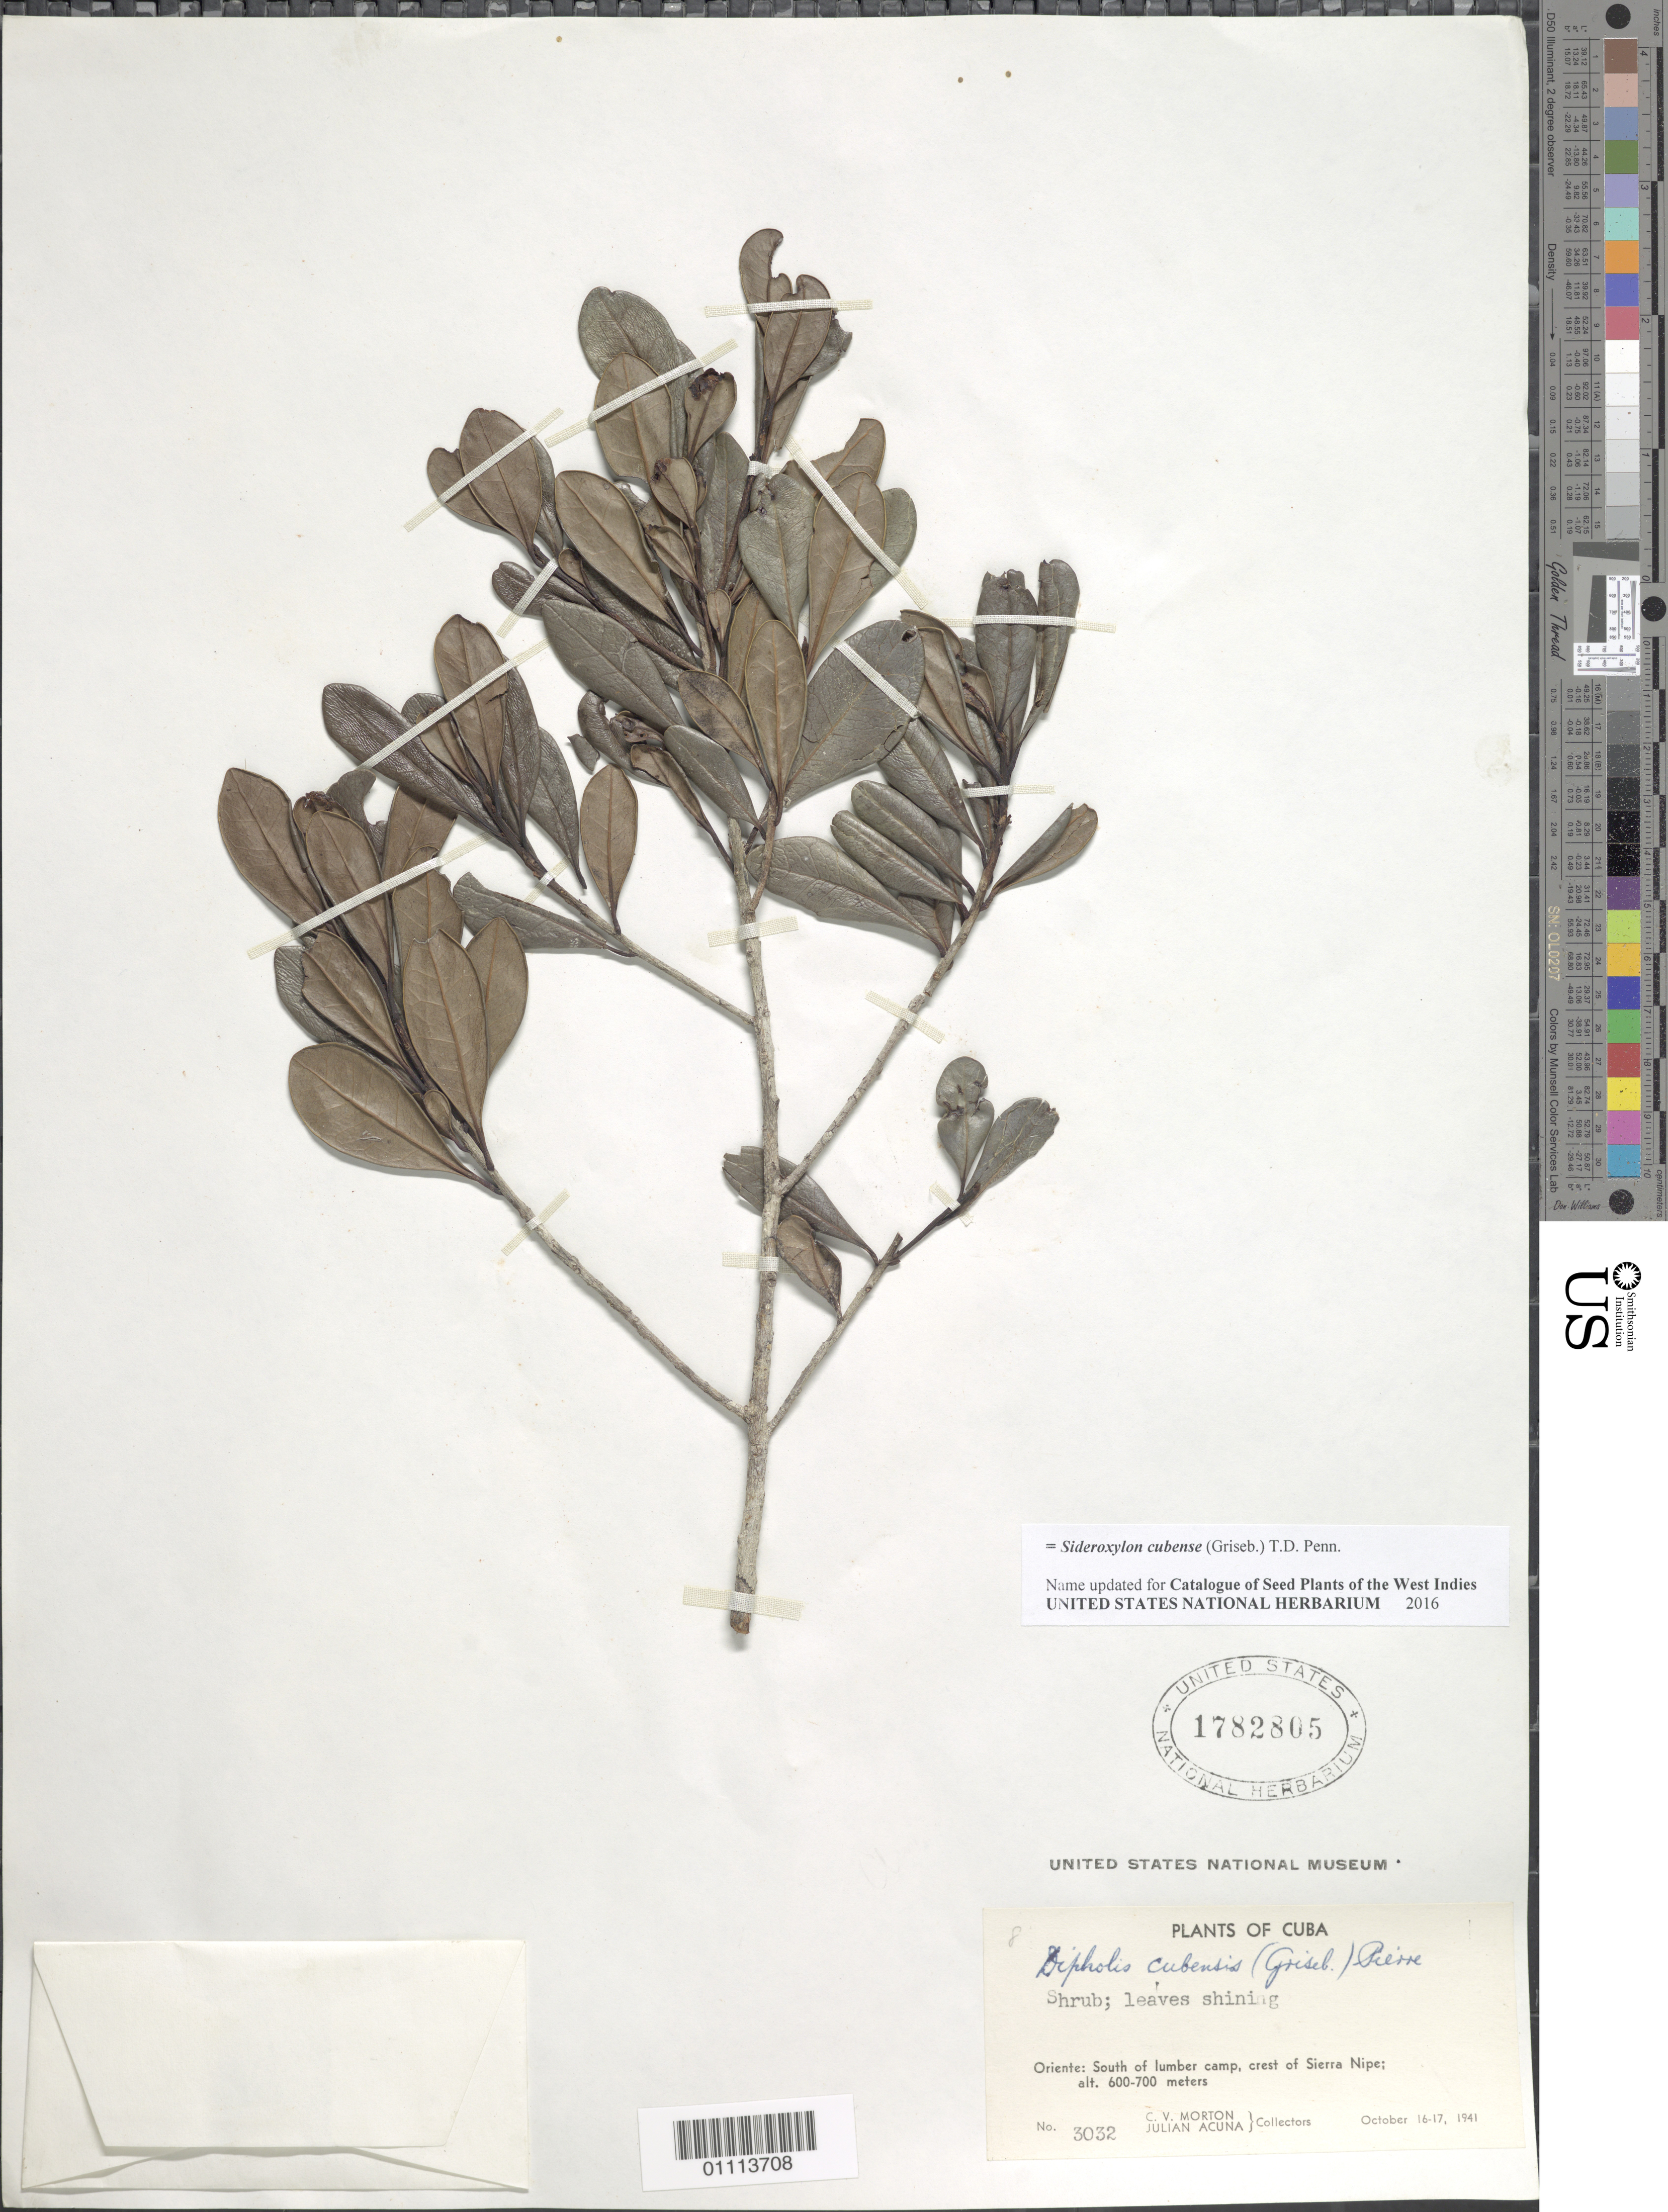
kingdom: Plantae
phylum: Tracheophyta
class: Magnoliopsida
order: Ericales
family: Sapotaceae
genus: Dipholis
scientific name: Dipholis cubensis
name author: (Griseb.) Pierre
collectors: C. V. Morton & J. Acuña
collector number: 3032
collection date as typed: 16 Oct 1941 to 17 Oct 1941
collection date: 1941-10-16/1941-10-17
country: Cuba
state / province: Holguín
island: Cuba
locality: Sierra Nipe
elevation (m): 600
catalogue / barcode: US 1782805